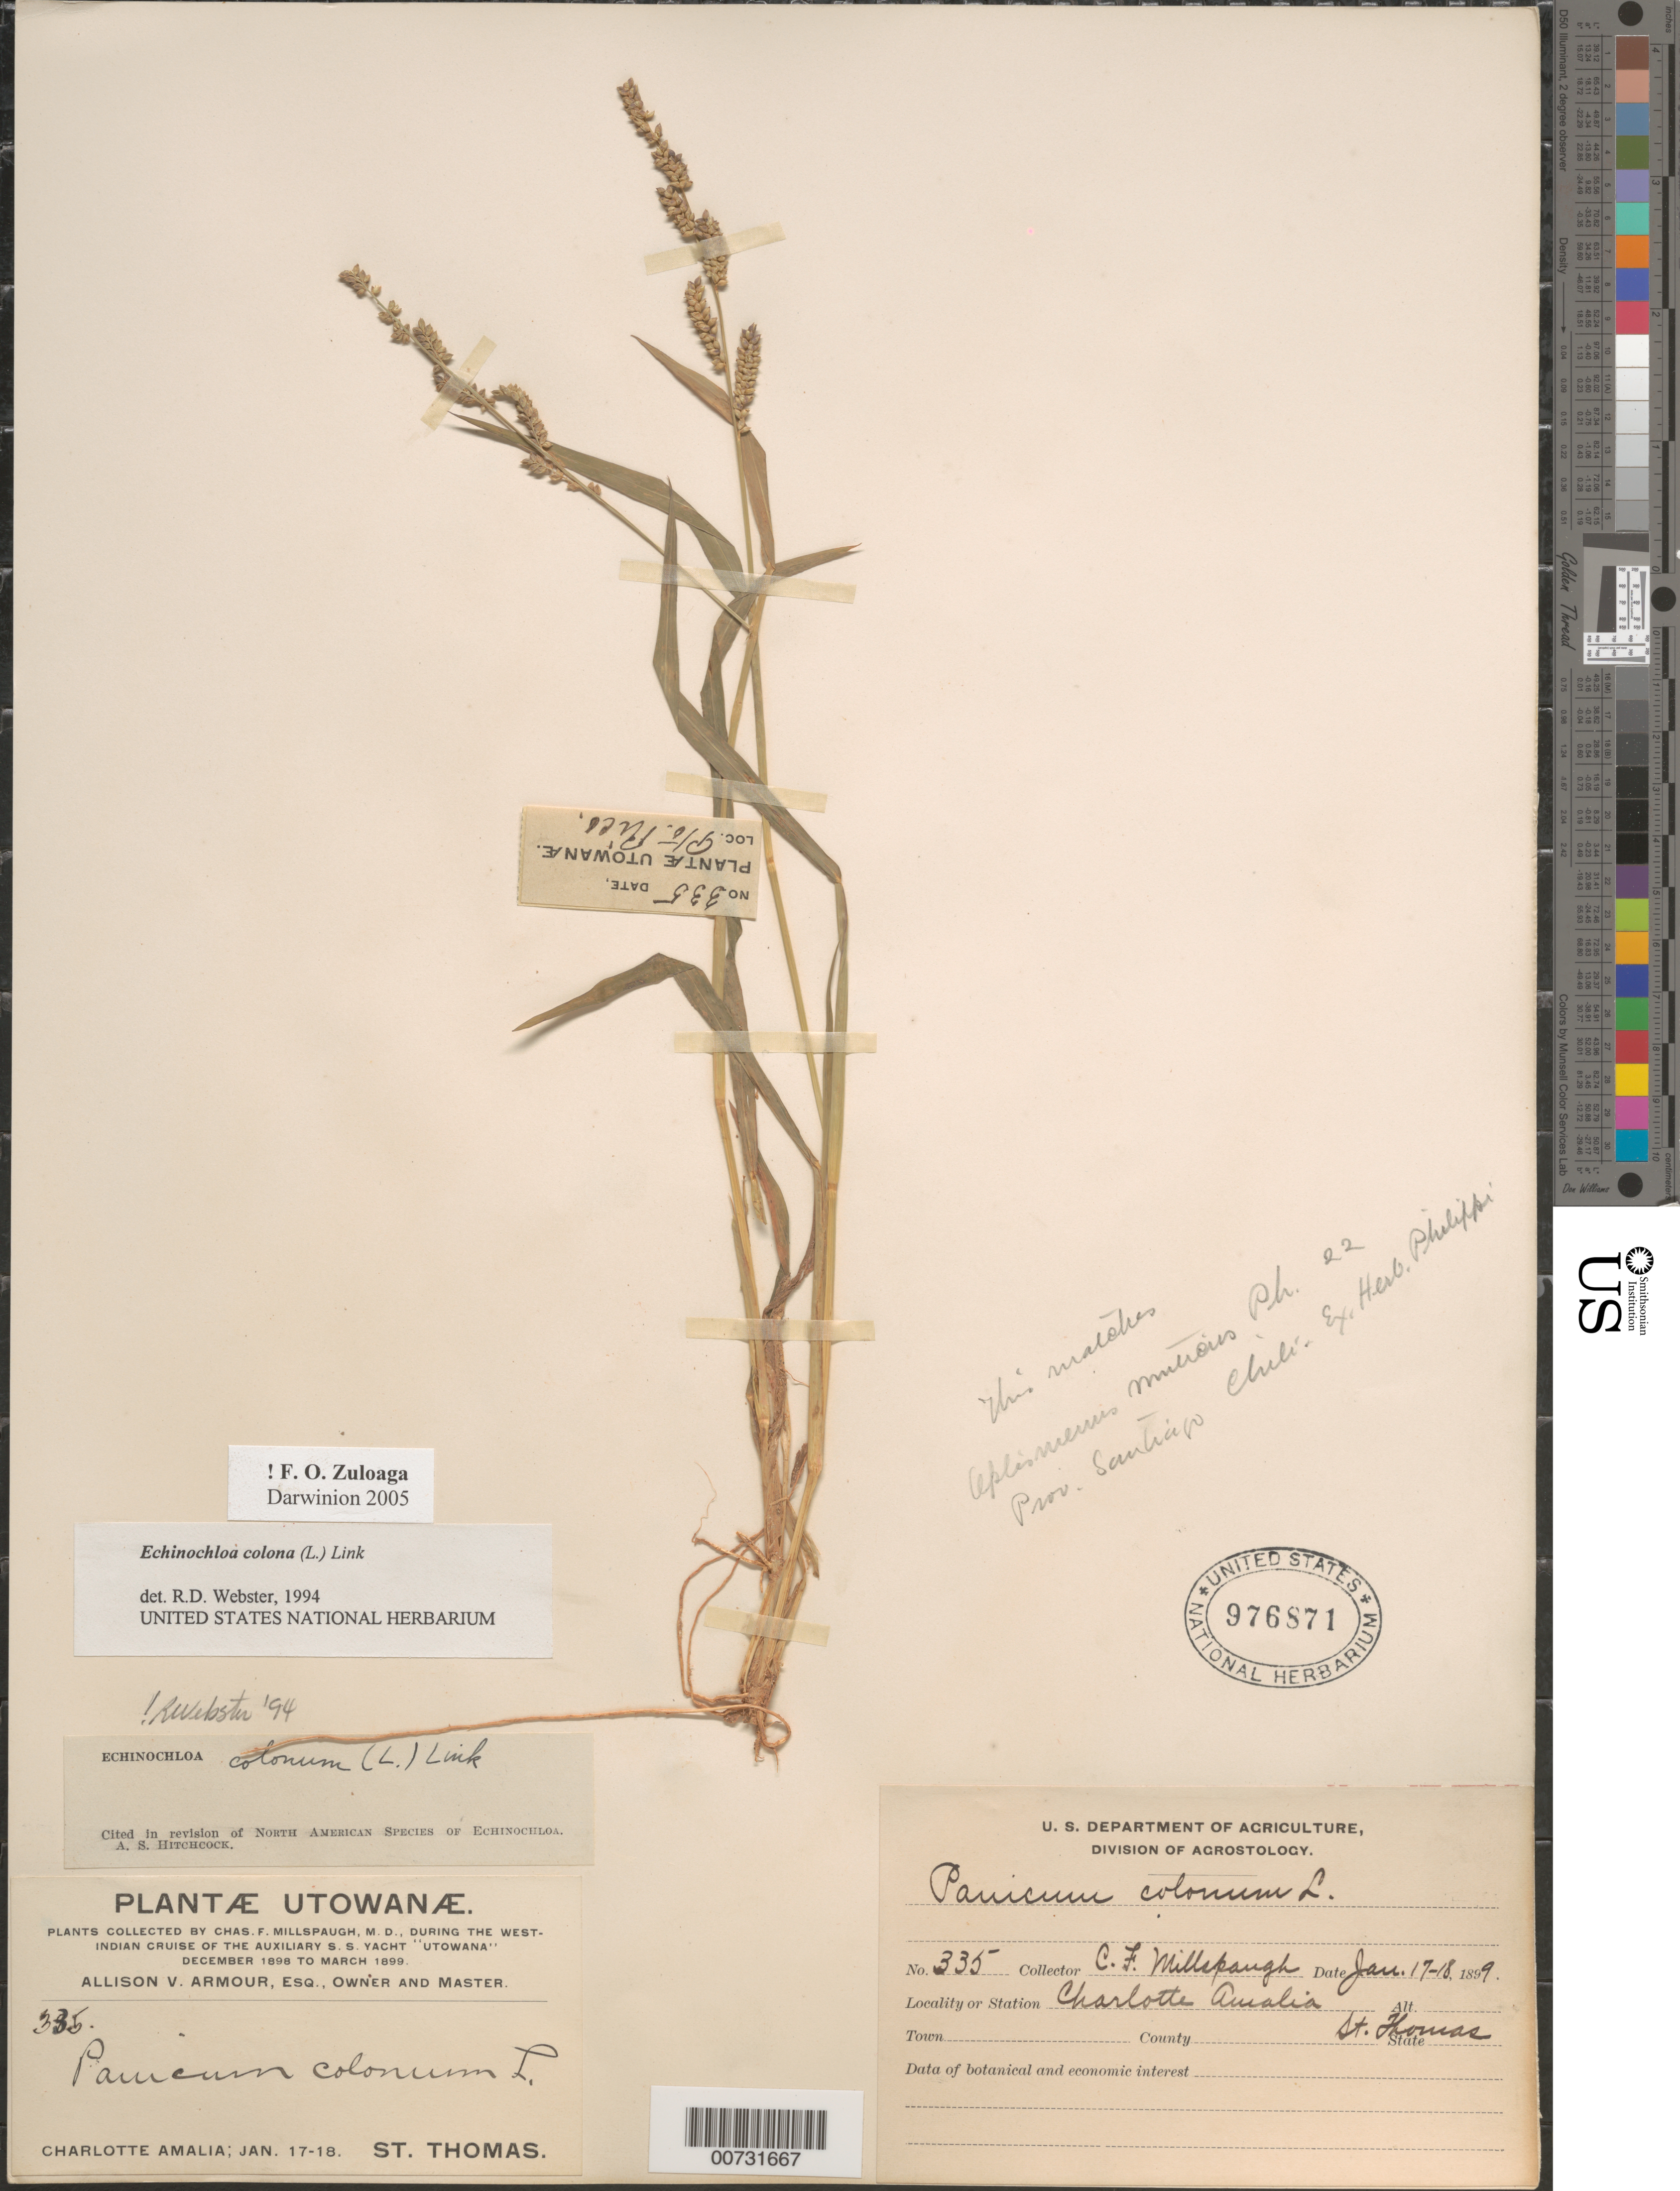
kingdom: Plantae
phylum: Tracheophyta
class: Liliopsida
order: Poales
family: Poaceae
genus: Echinochloa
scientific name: Echinochloa colona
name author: (L.) Link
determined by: Webster, Robert D.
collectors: C. F. Millspaugh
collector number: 335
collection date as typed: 17 Jan 1899 to 18 Jan 1899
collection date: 1899-01-17/1899-01-18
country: U.S. Virgin Islands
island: St. Thomas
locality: St. Thomas; Charlotte Amalia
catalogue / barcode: US 976871